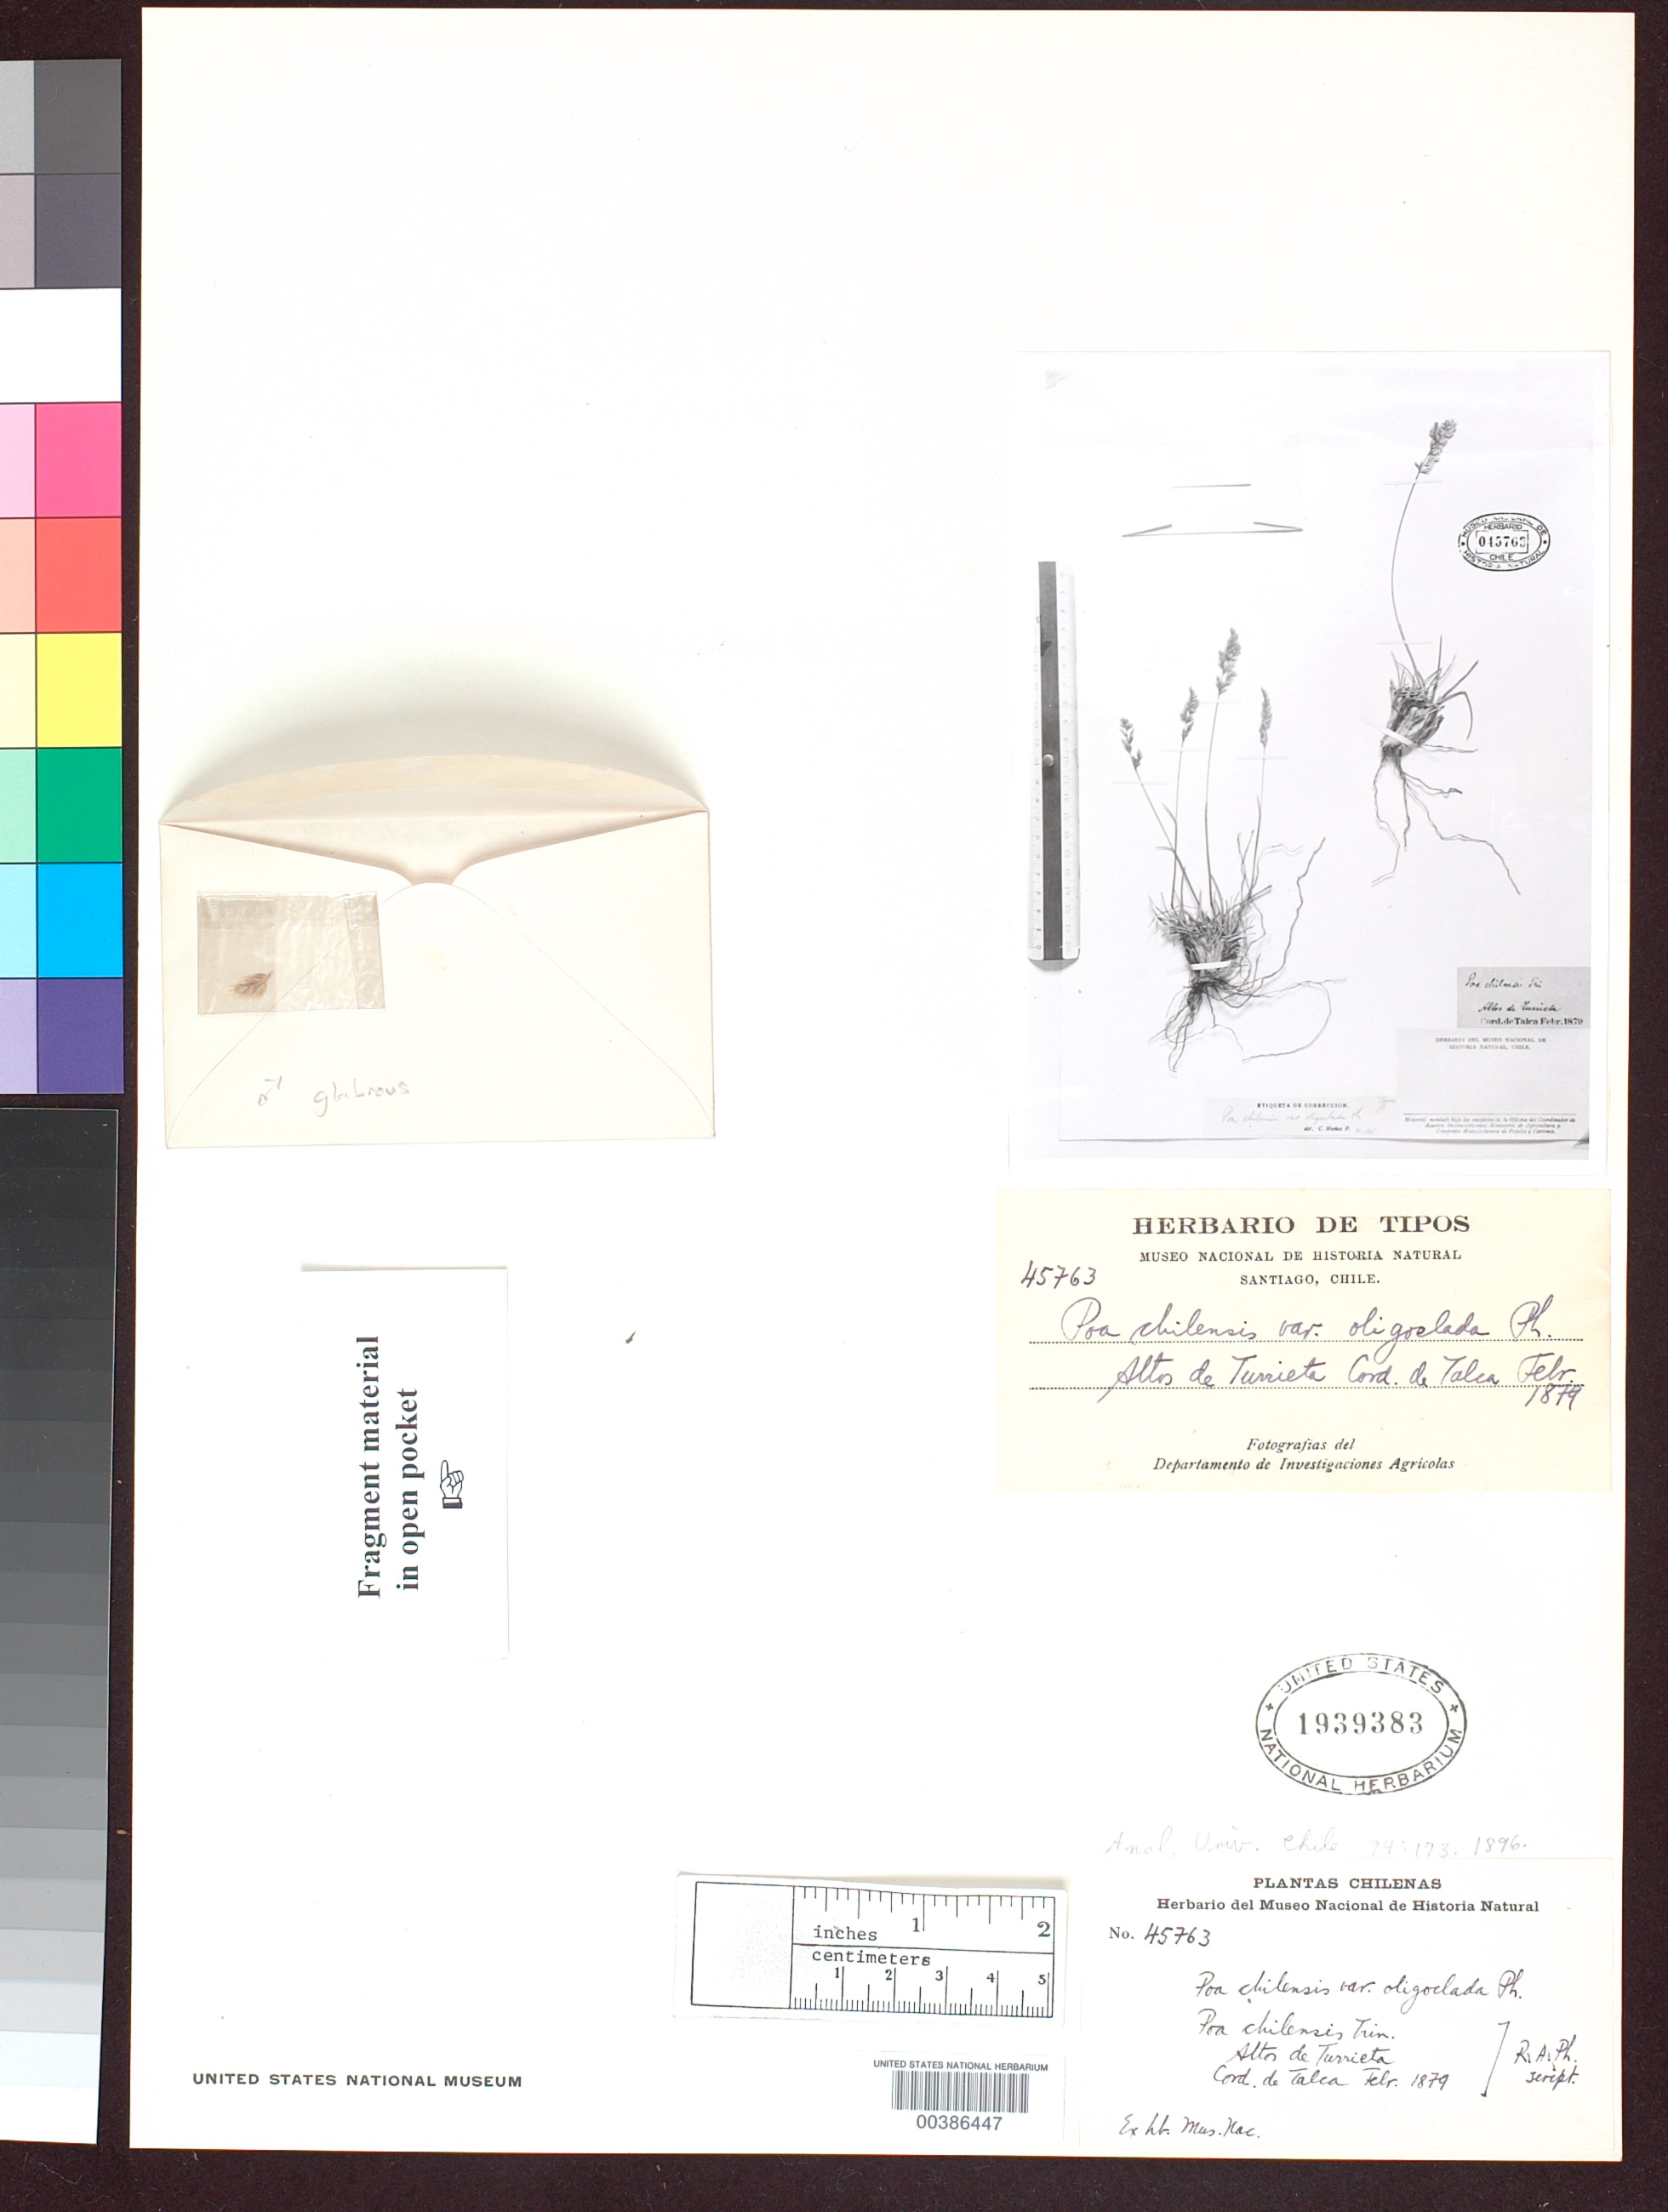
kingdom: Plantae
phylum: Tracheophyta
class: Liliopsida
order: Poales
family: Poaceae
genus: Poa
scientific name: Poa chilensis var. oligoclada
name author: Phil.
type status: Type Fragment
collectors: F. Philippi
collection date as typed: Feb 1879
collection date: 1879-02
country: Chile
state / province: Maule (VII)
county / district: Talca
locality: Talca. Altos de Turrieta, cordillera de Talca.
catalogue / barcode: US 1939383